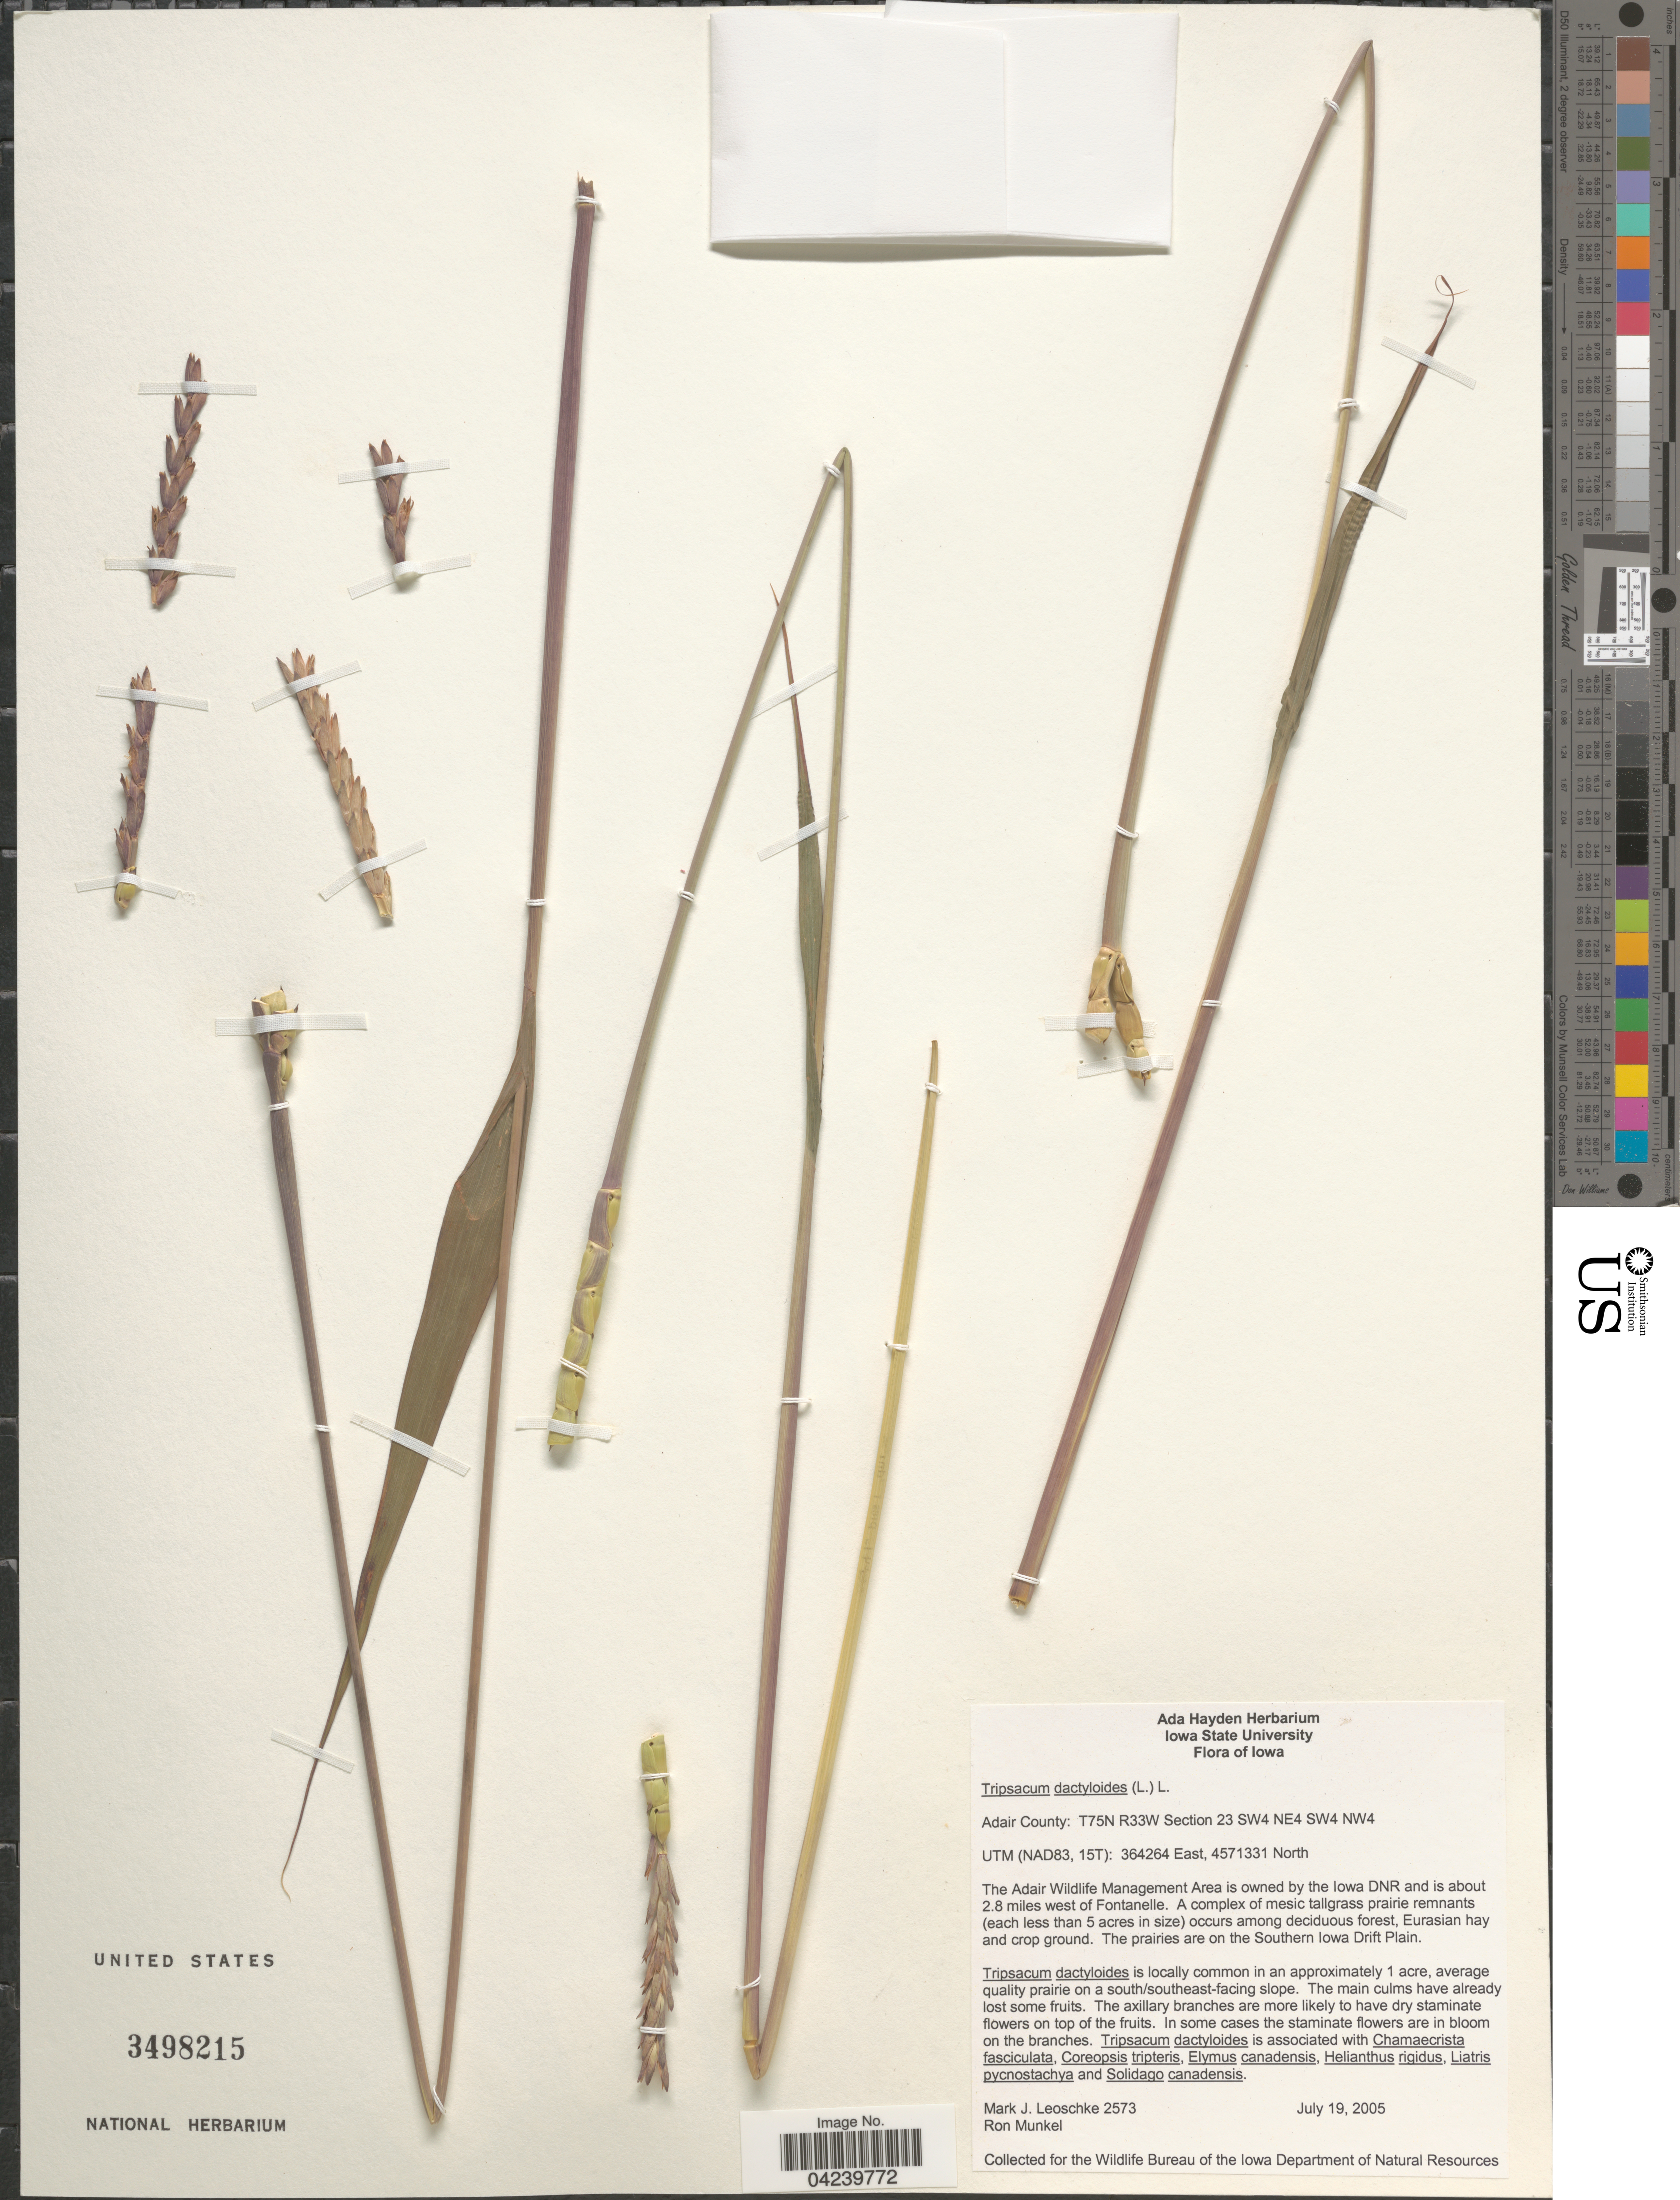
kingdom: Plantae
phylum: Tracheophyta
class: Liliopsida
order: Poales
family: Poaceae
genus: Tripsacum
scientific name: Tripsacum dactyloides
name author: (L.) L.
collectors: M. J. Leoschke & R. Munkel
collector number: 2573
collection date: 2005-07-19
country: United States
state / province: Iowa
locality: Adair County: T75N R33W Section 23 SW4 NE4 SW4 NW4. The Adair Wildlife Management Area is owned by the Iowa DNR and is about 2.8 miles west of Fontanelle.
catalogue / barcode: US 3498215